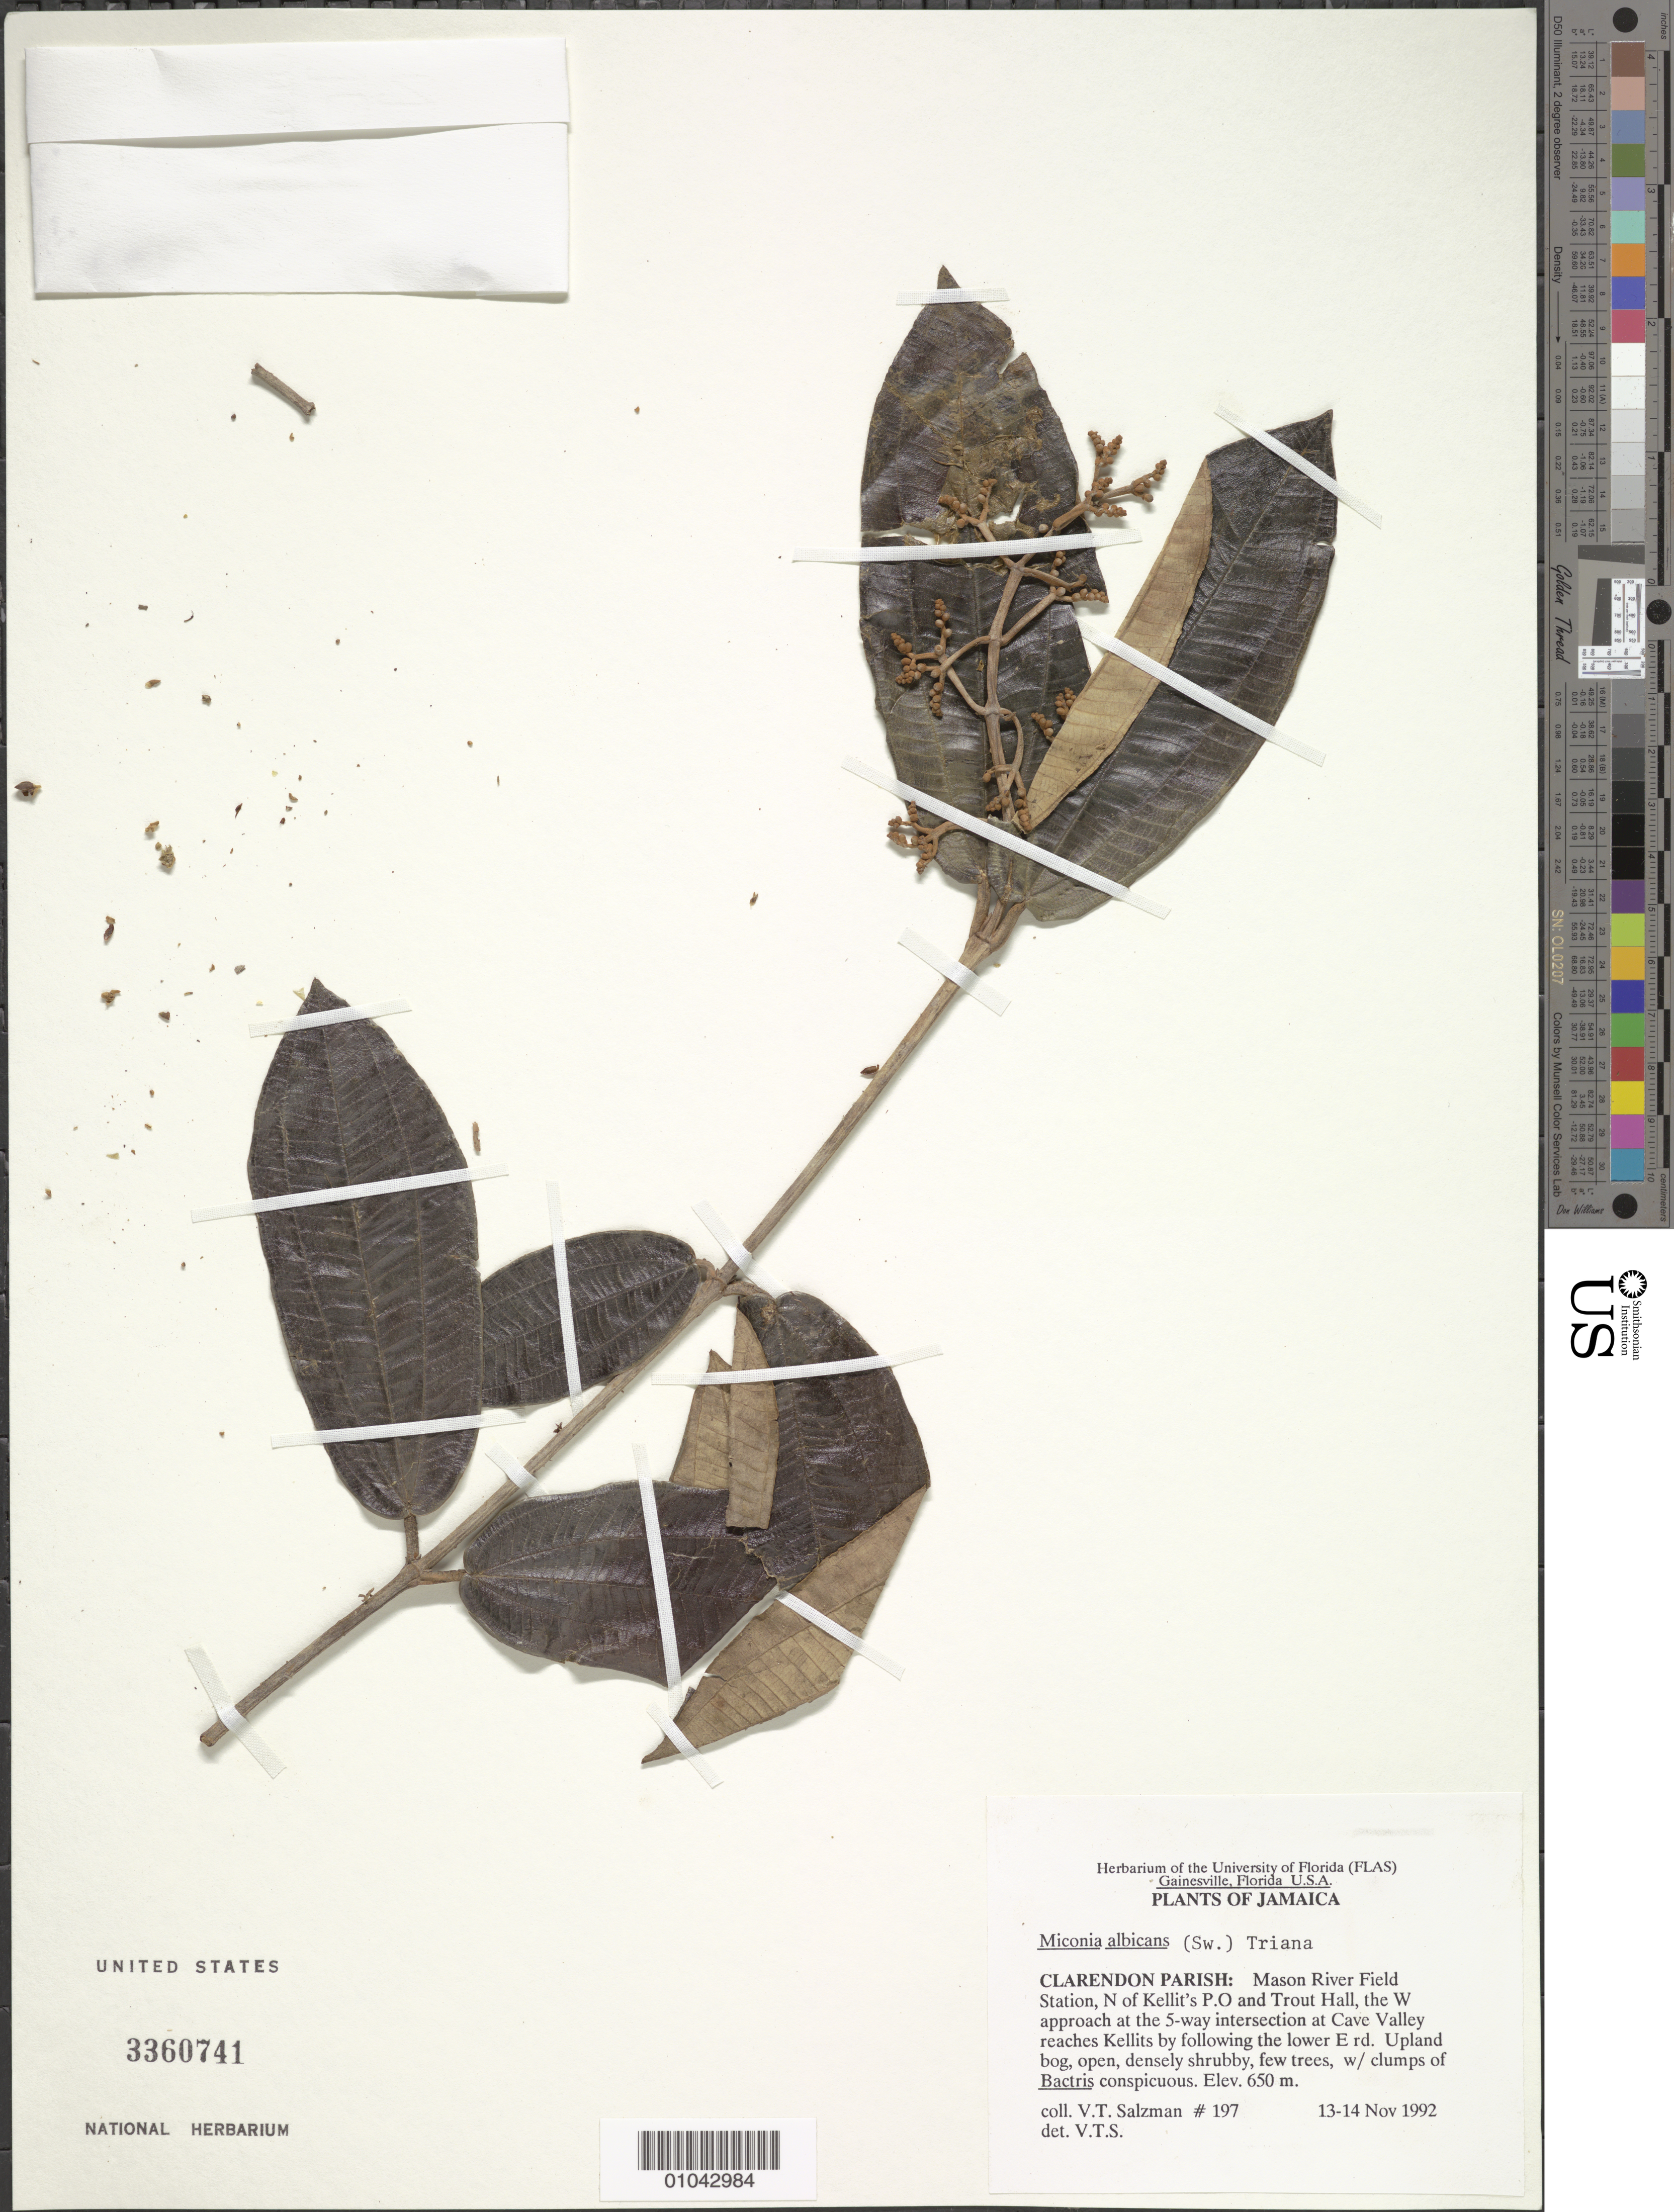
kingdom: Plantae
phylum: Tracheophyta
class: Magnoliopsida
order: Myrtales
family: Melastomataceae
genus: Miconia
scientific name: Miconia albicans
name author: (Sw.) Triana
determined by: Salzman, V. T.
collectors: V. Salzman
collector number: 197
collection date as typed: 13 Nov 1992 to 14 Nov 1992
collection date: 1992-11-13/1992-11-14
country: Jamaica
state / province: Clarendon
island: Jamaica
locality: Mason River Field Station, N of Kellit's P.O. and Trout hall, the W approach at the 5-way intersection at Cave Valley reaches Kellits by following the lower E road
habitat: Upland bog, open, densely shrubby, few trees, with clumps of Bactris conspicuous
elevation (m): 650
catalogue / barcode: US 3360741